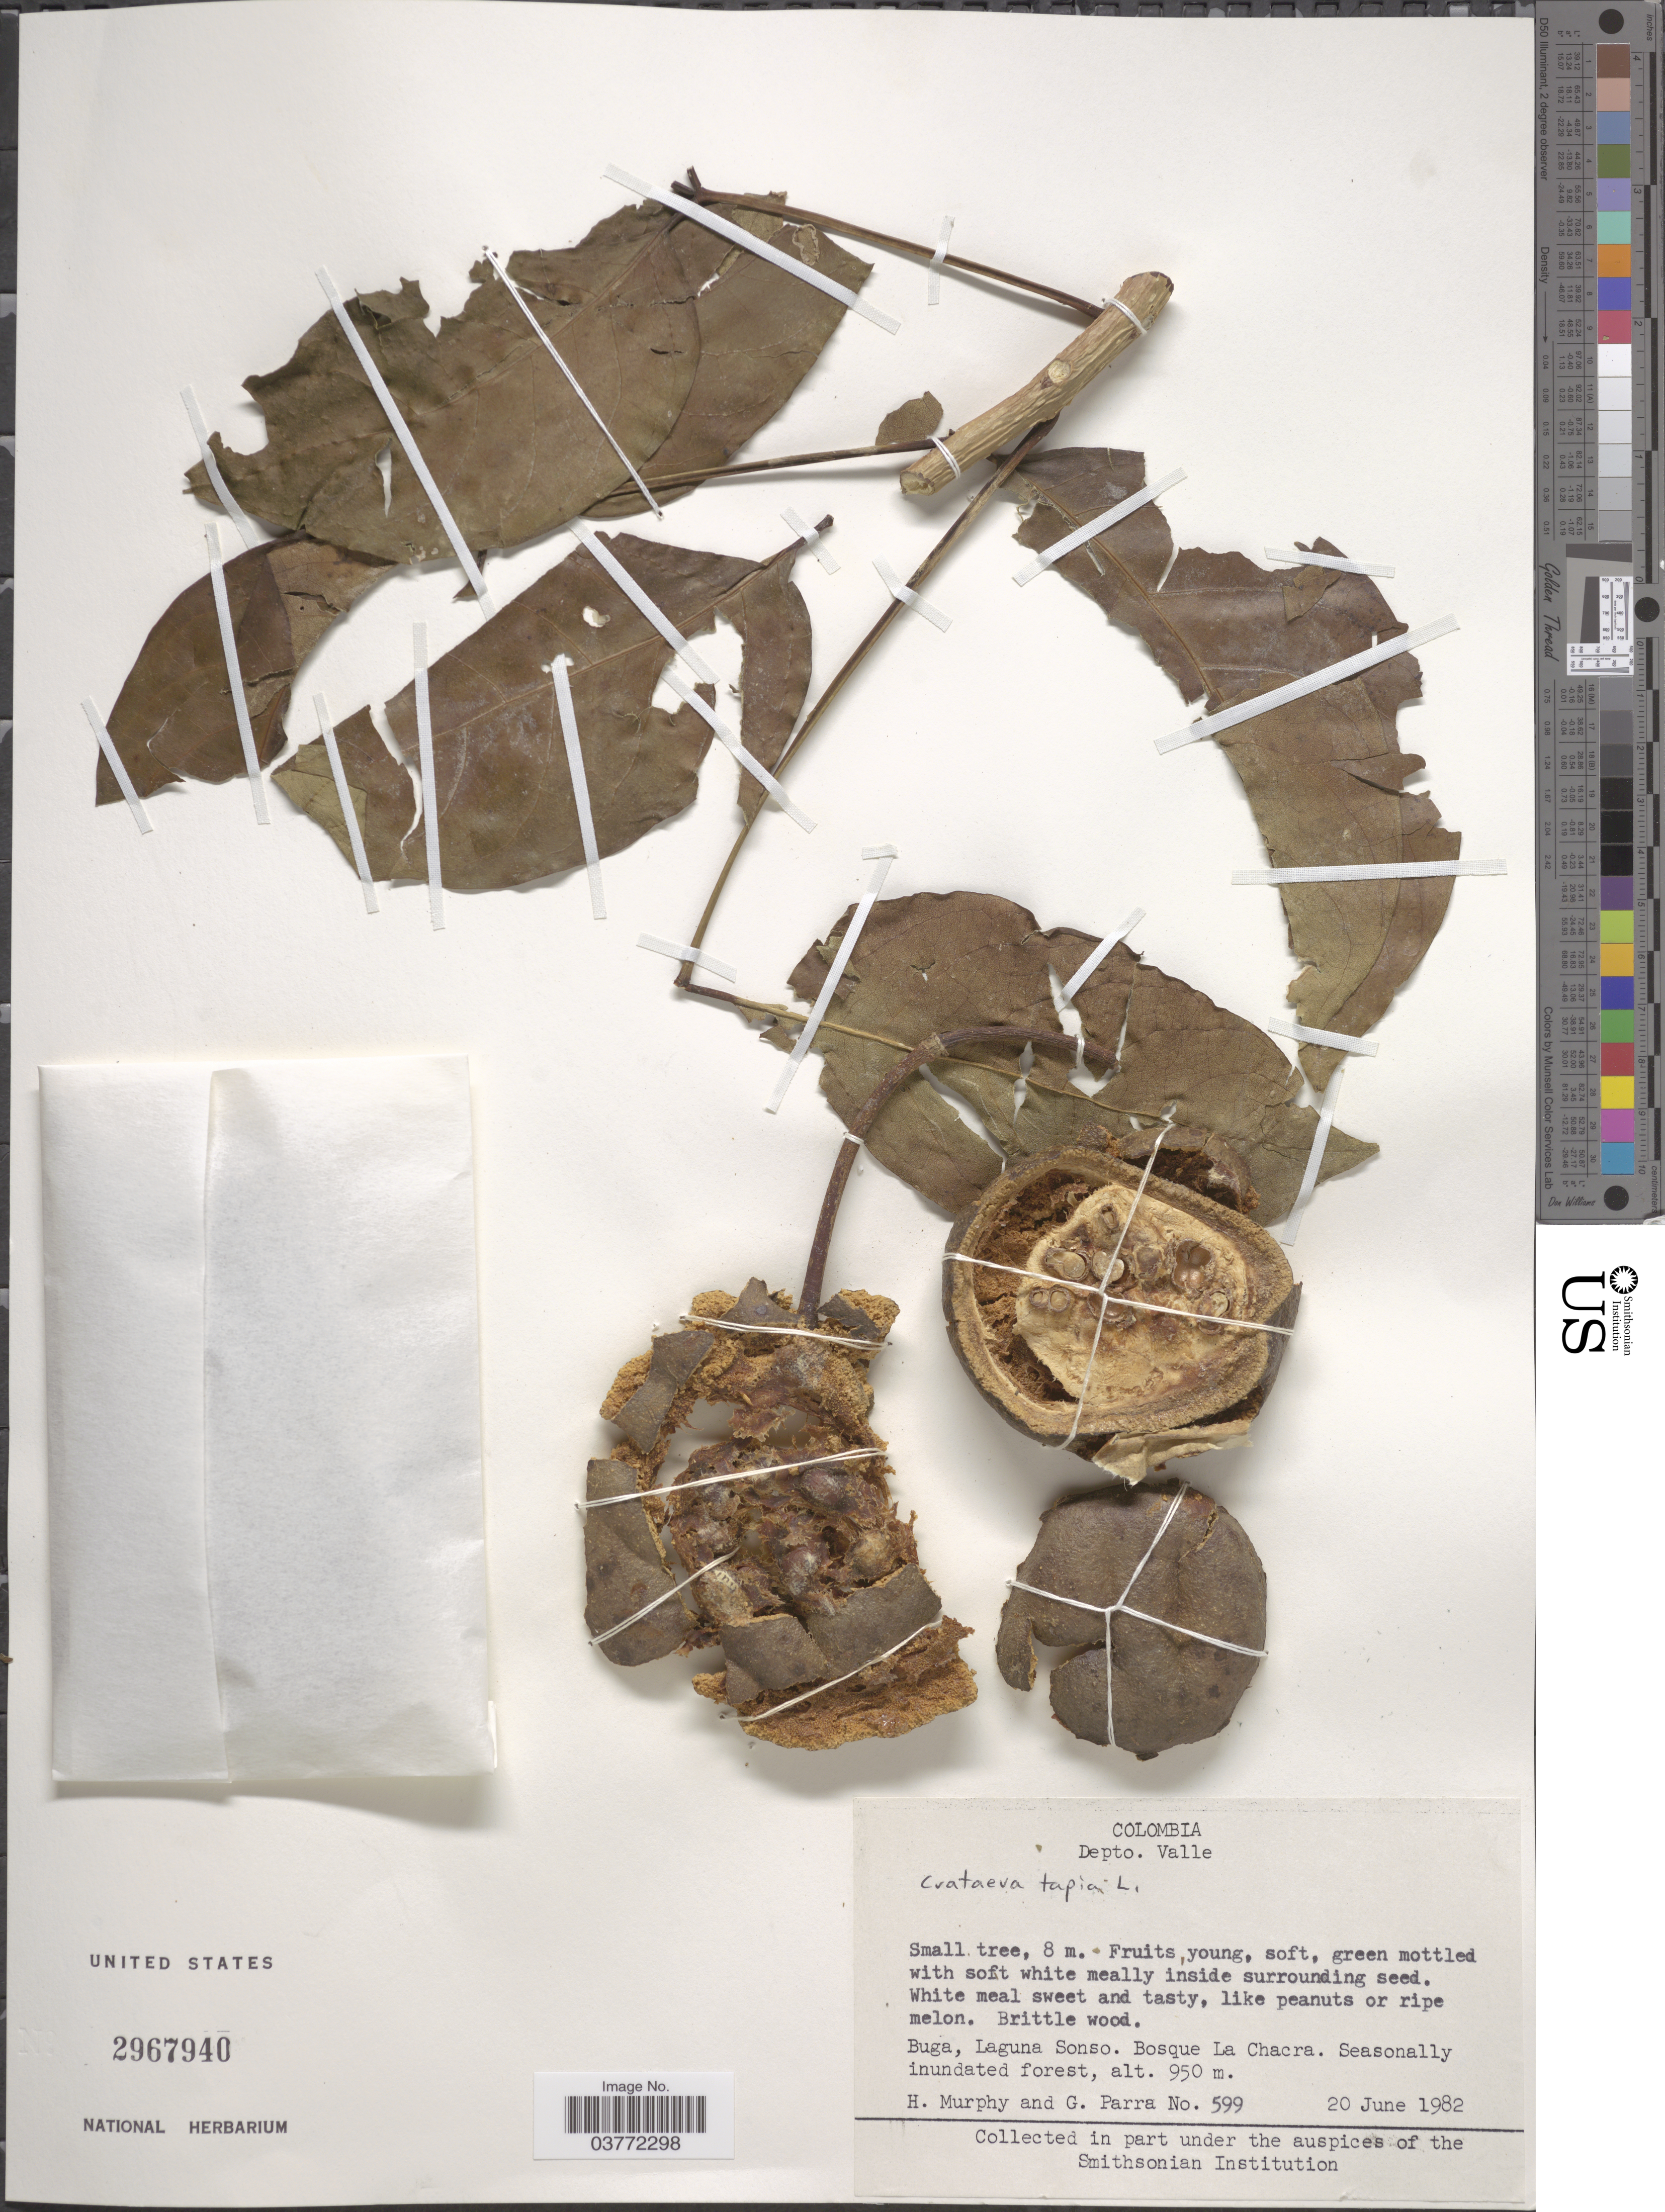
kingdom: Plantae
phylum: Tracheophyta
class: Magnoliopsida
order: Brassicales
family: Capparaceae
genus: Crateva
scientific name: Crateva tapia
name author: L.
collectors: H. Murphy & G. Parra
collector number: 599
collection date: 1982-06-20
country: Colombia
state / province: Valle del Cauca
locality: Depto. Valle. Buga, Laguna Sonso. Bosque La Chacra.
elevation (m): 950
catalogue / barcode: US 2967940